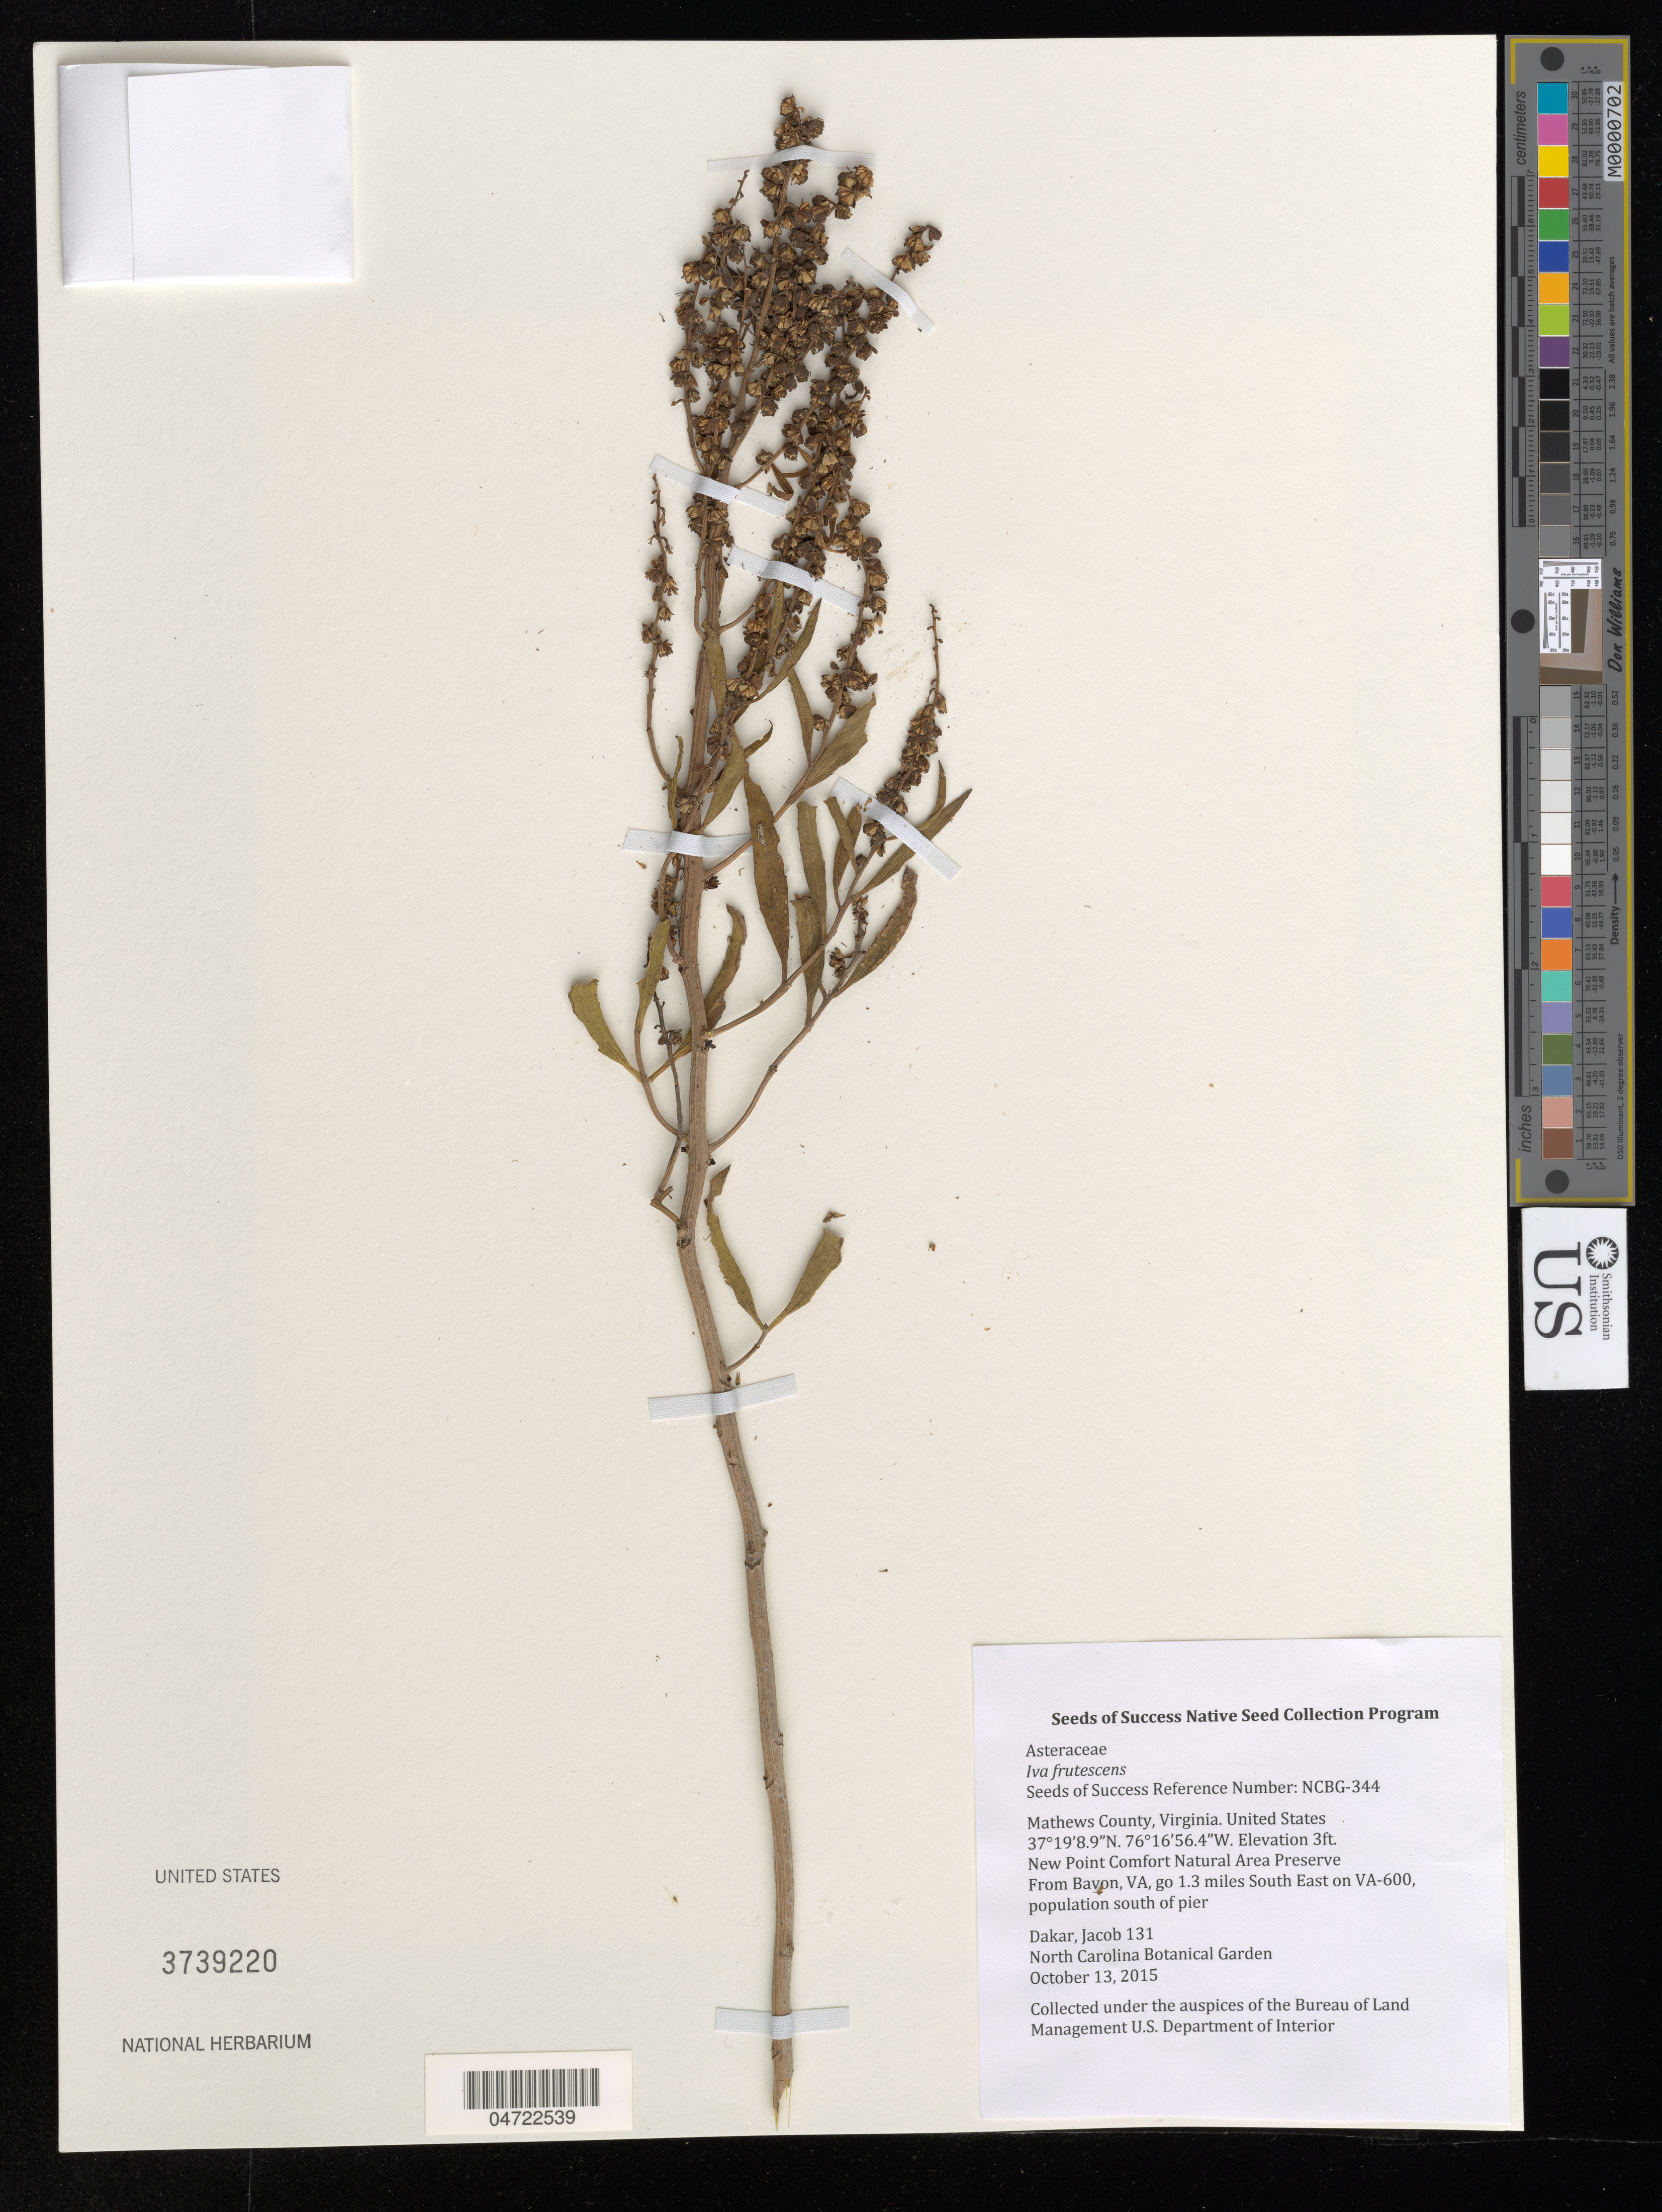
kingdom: Plantae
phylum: Tracheophyta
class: Magnoliopsida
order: Asterales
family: Asteraceae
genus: Iva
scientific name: Iva frutescens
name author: L.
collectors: J. Dakar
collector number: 131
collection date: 2015-10-13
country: United States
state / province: Virginia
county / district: Mathews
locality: Mathews County. New Point Comfort Natural Area Preserve. From Bavon, VA, go 1.3 miles South East on VA-600, population south of pier.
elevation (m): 1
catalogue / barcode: US 3739220